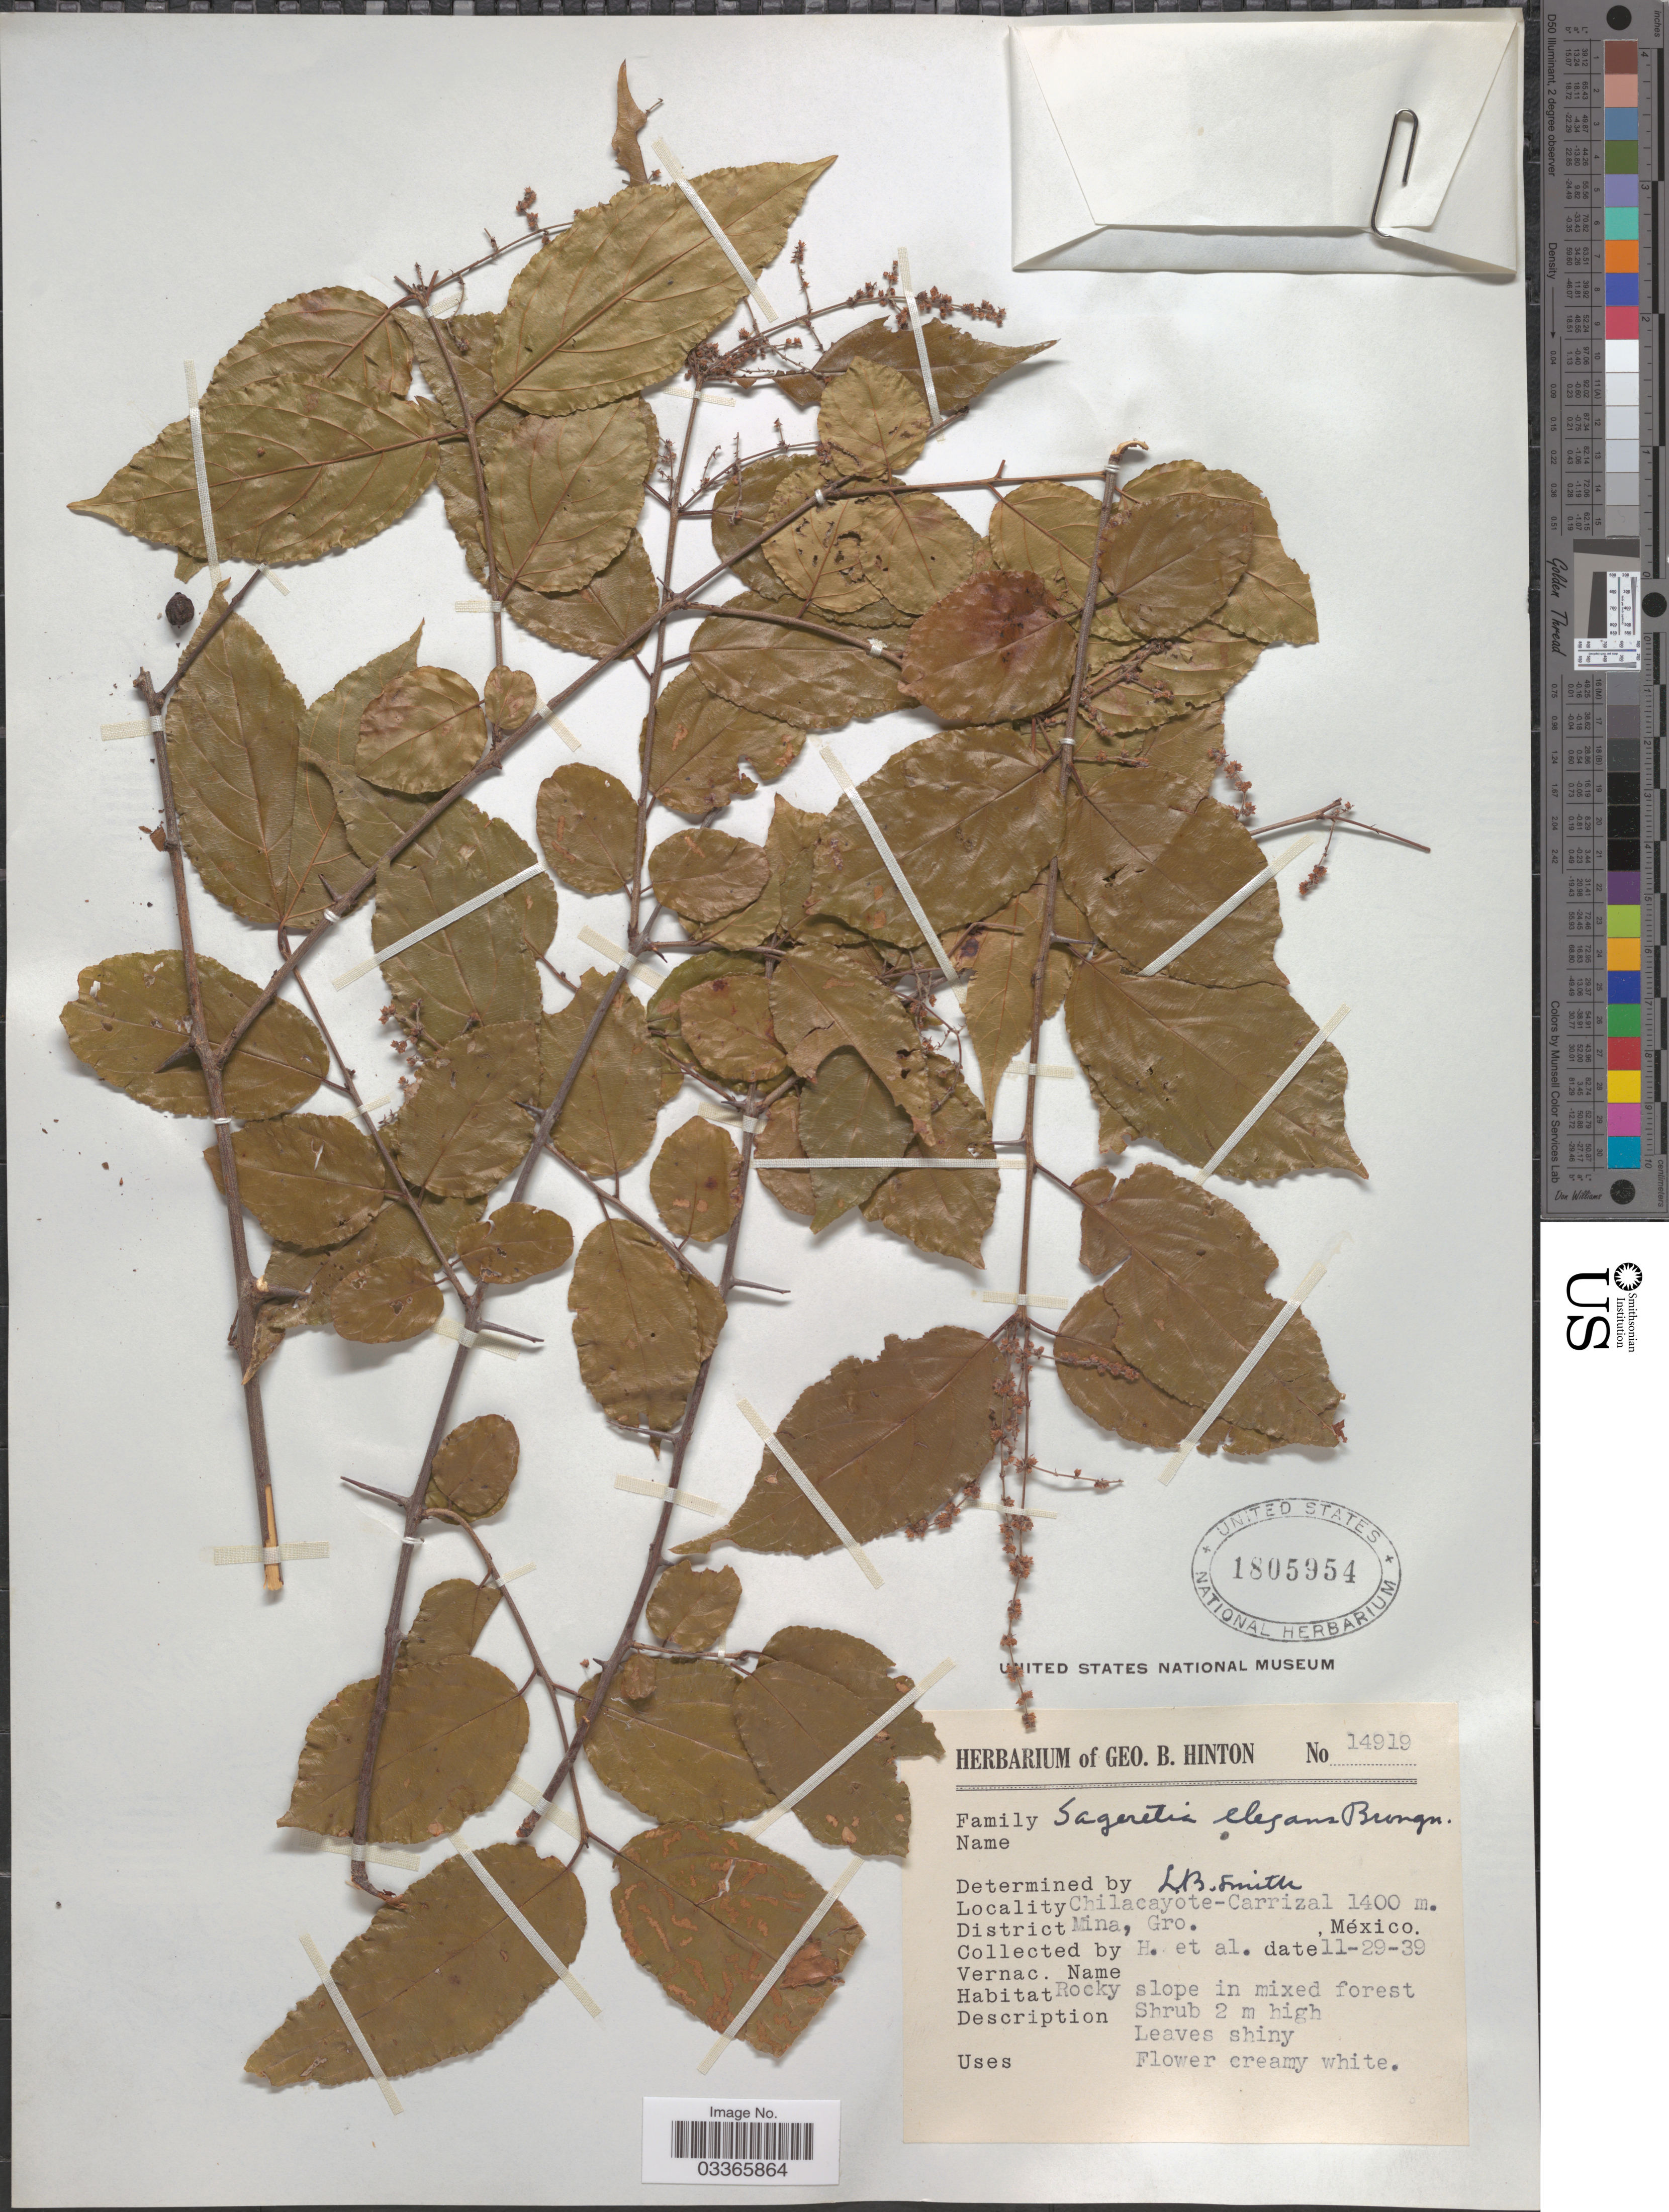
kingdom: Plantae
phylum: Tracheophyta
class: Magnoliopsida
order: Rosales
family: Rhamnaceae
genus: Sageretia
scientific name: Sageretia elegans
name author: (Kunth) Brongn.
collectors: G. B. Hinton & et al.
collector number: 14919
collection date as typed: Transcribed d/m/y: 29/11/39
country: Mexico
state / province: Guerrero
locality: Chilacayote-Carrizal. District Mina.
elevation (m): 1400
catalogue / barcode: US 1805954